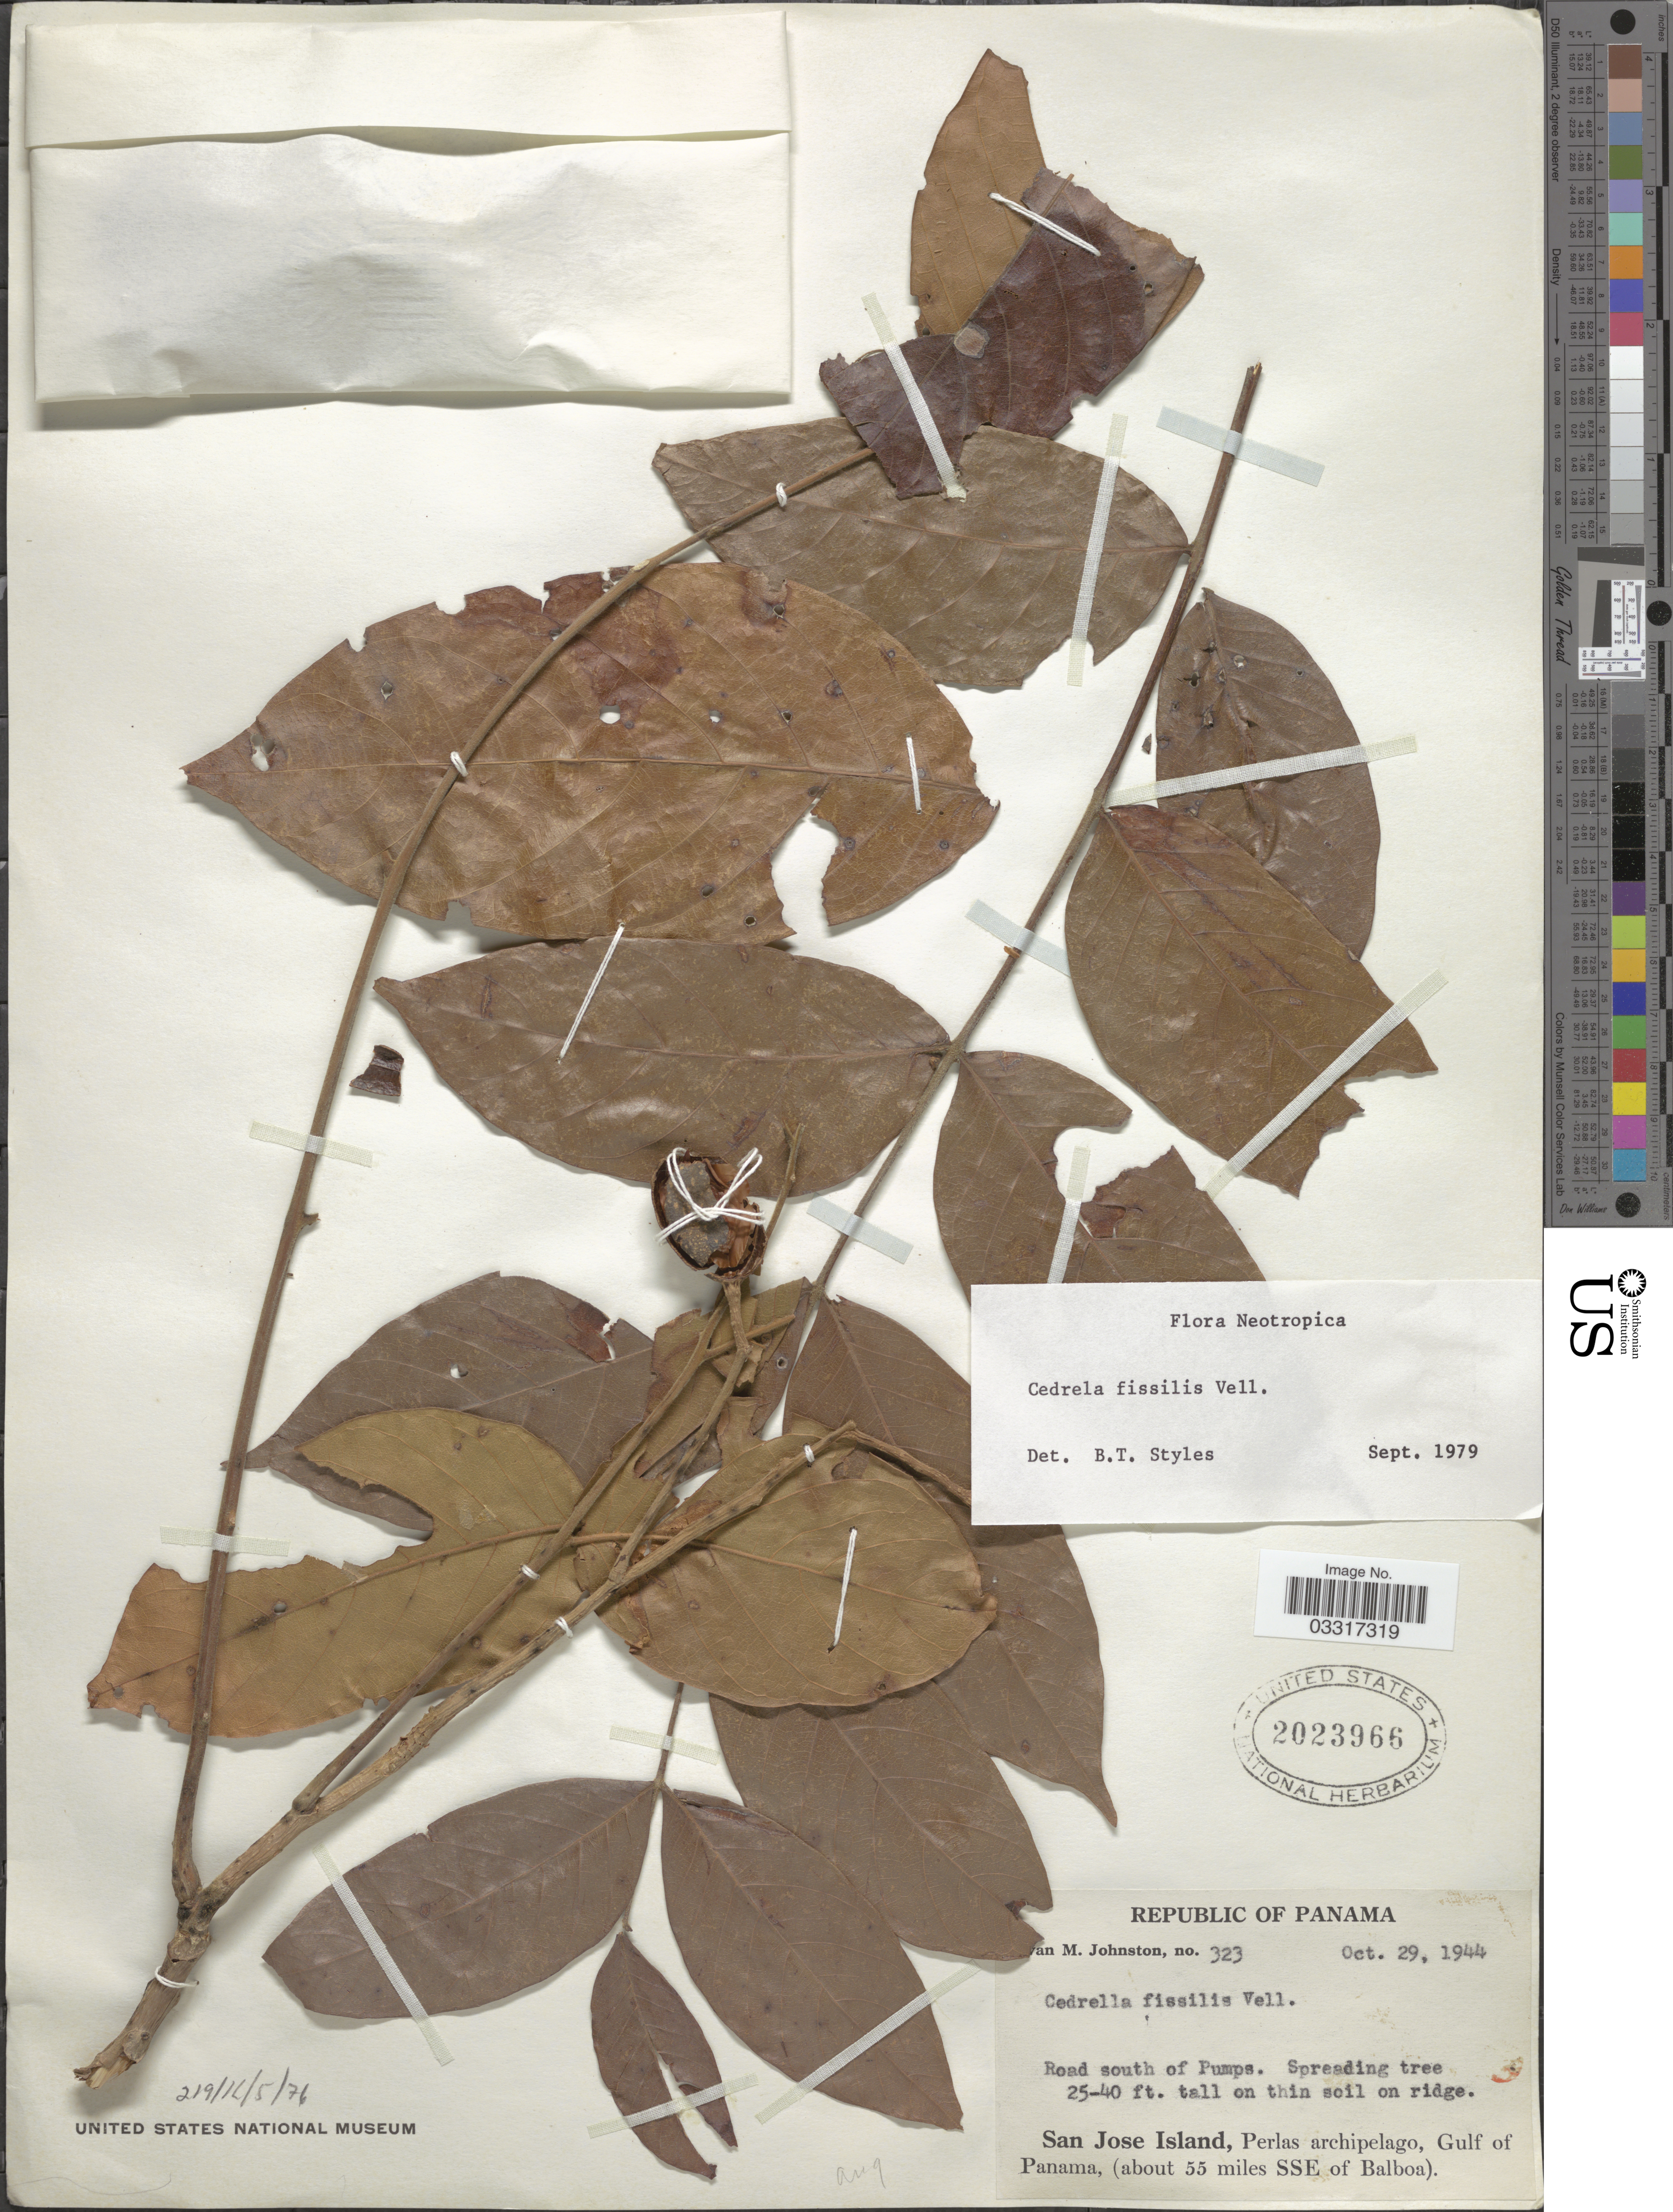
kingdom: Plantae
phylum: Tracheophyta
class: Magnoliopsida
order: Sapindales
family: Meliaceae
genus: Cedrela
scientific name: Cedrela fissilis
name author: Vell.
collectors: I.M. Johnston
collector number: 323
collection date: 1944-10-29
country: Panama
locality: Road south of Pumps. San Jose Island, Perlas archipelago, Gulf of Panama, (about 55 miles SSE of Balboa).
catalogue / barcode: US 2023966